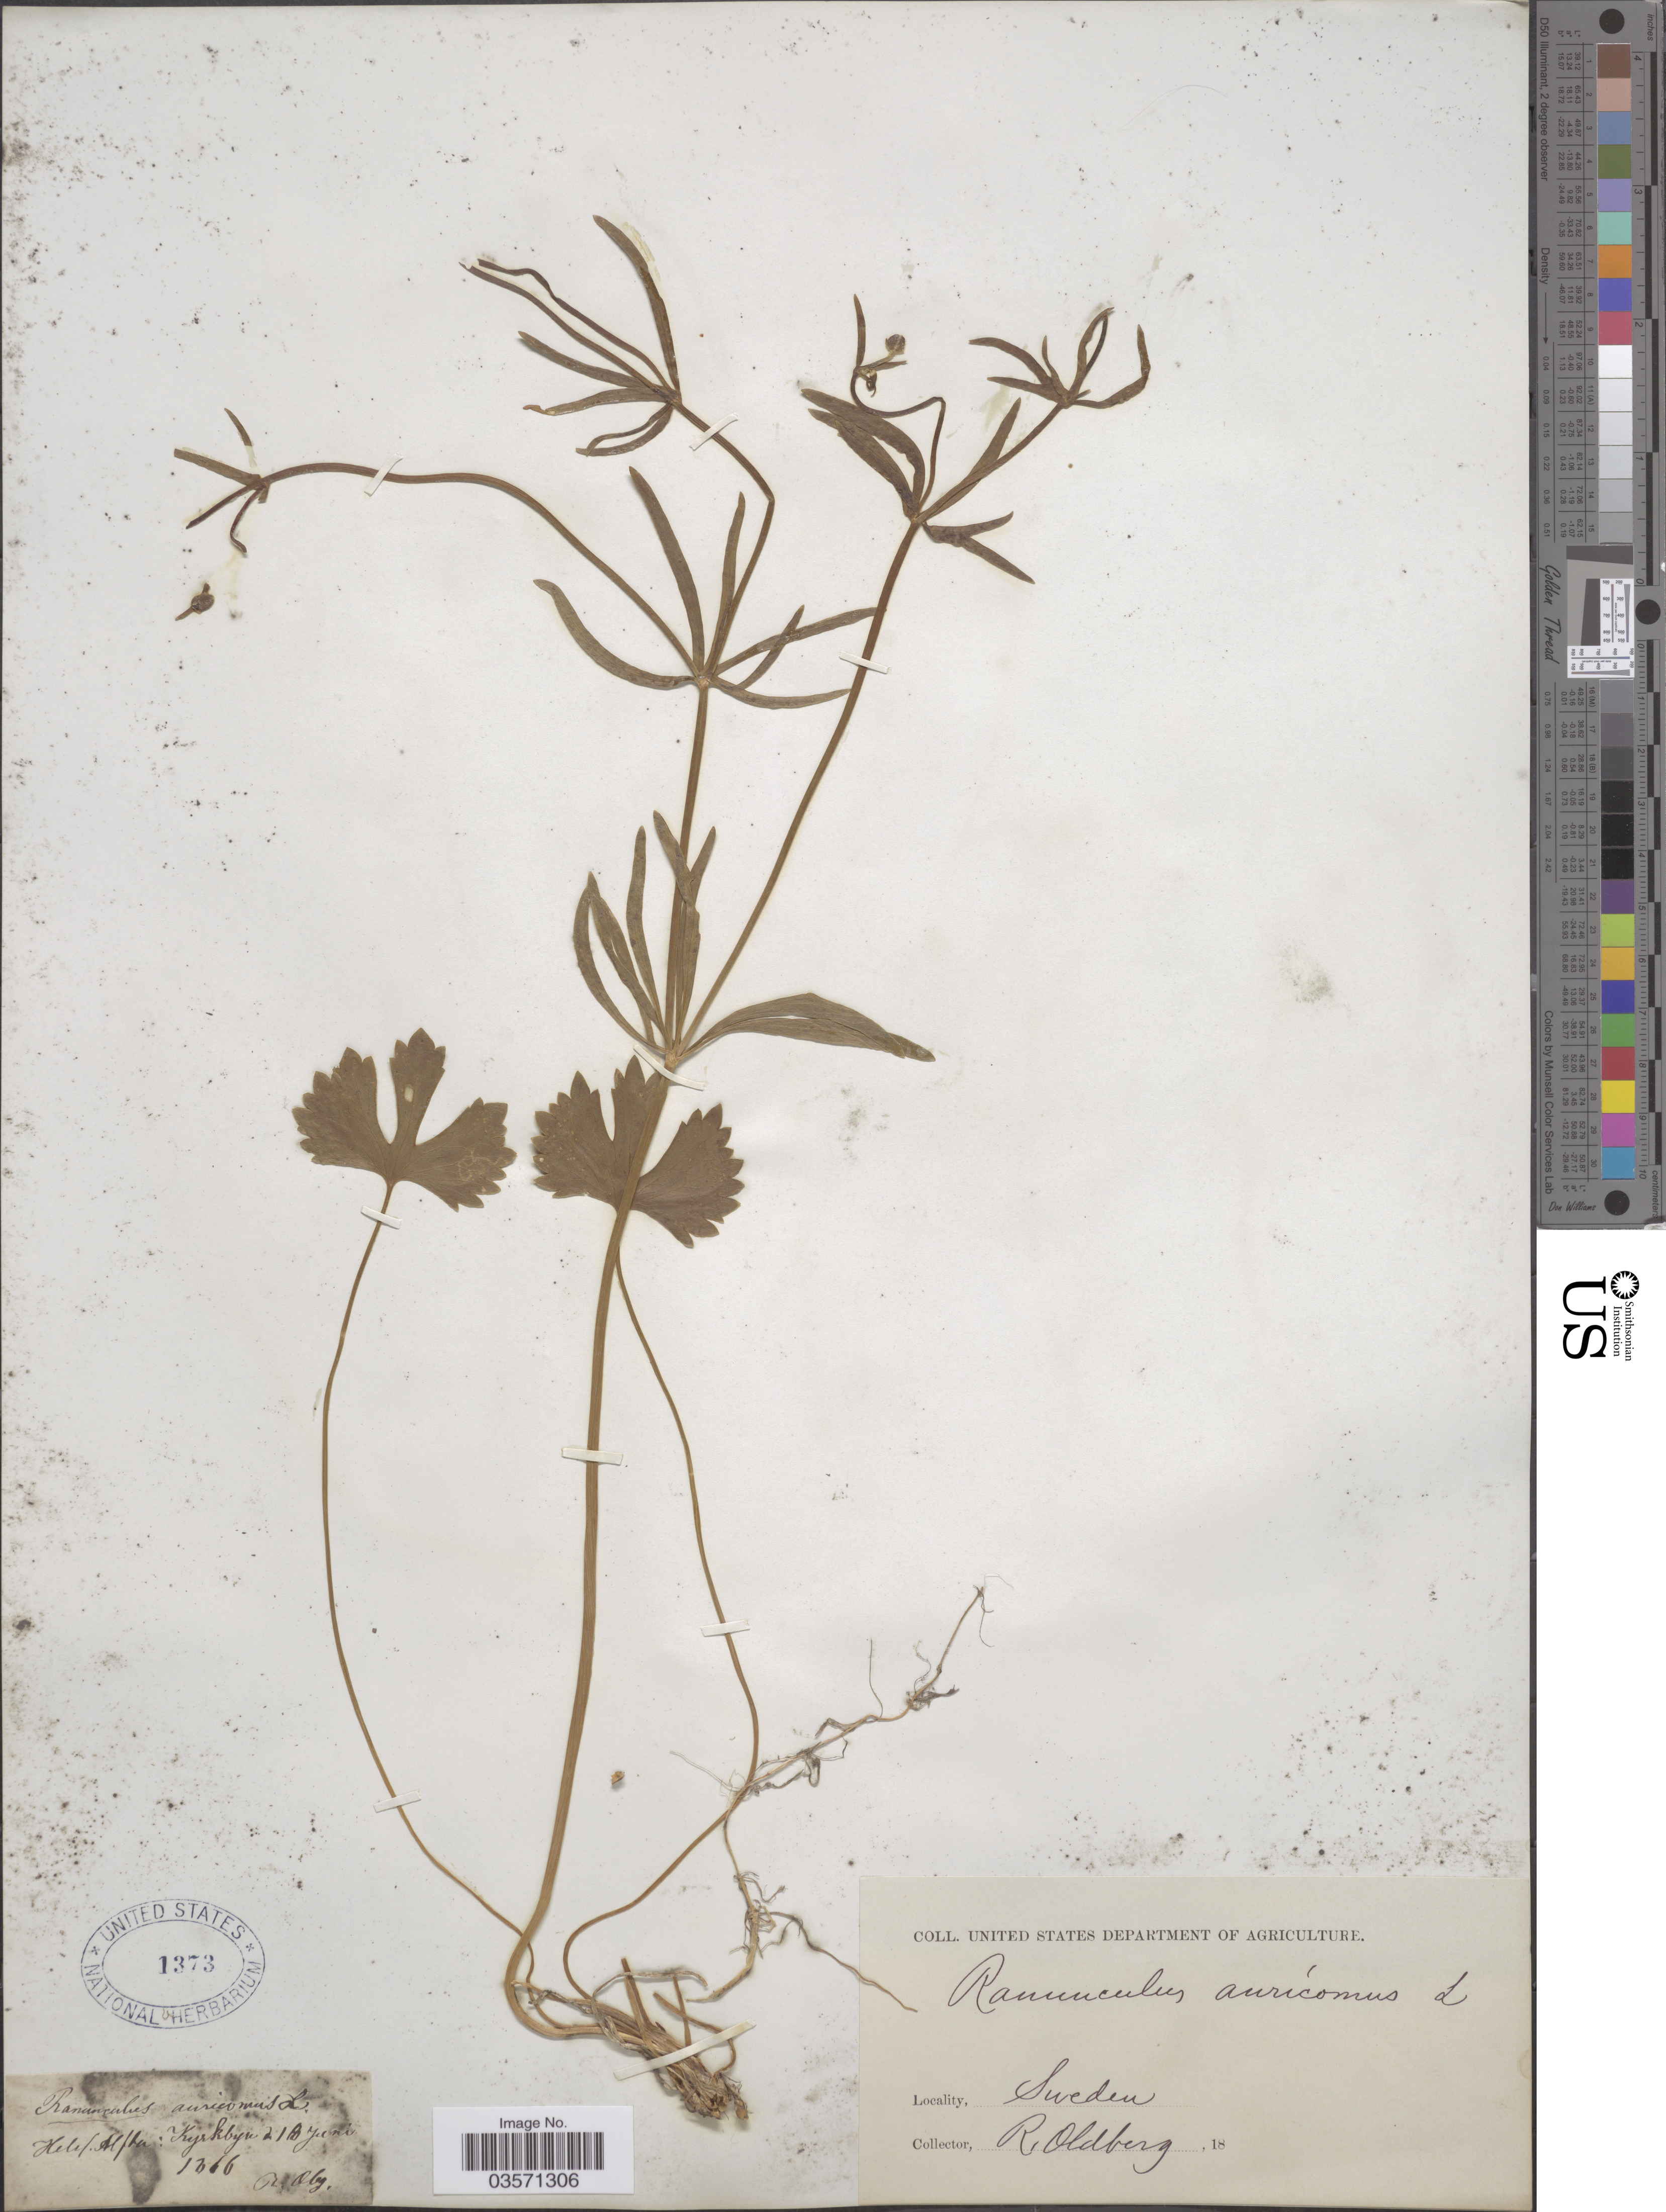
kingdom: Plantae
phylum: Tracheophyta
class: Magnoliopsida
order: Ranunculales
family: Ranunculaceae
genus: Ranunculus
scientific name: Ranunculus auricomus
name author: L.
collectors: R. Oldberg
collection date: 1866-06-21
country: Sweden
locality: Helef. Hfba: Kyrkbyn .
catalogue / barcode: US 1373